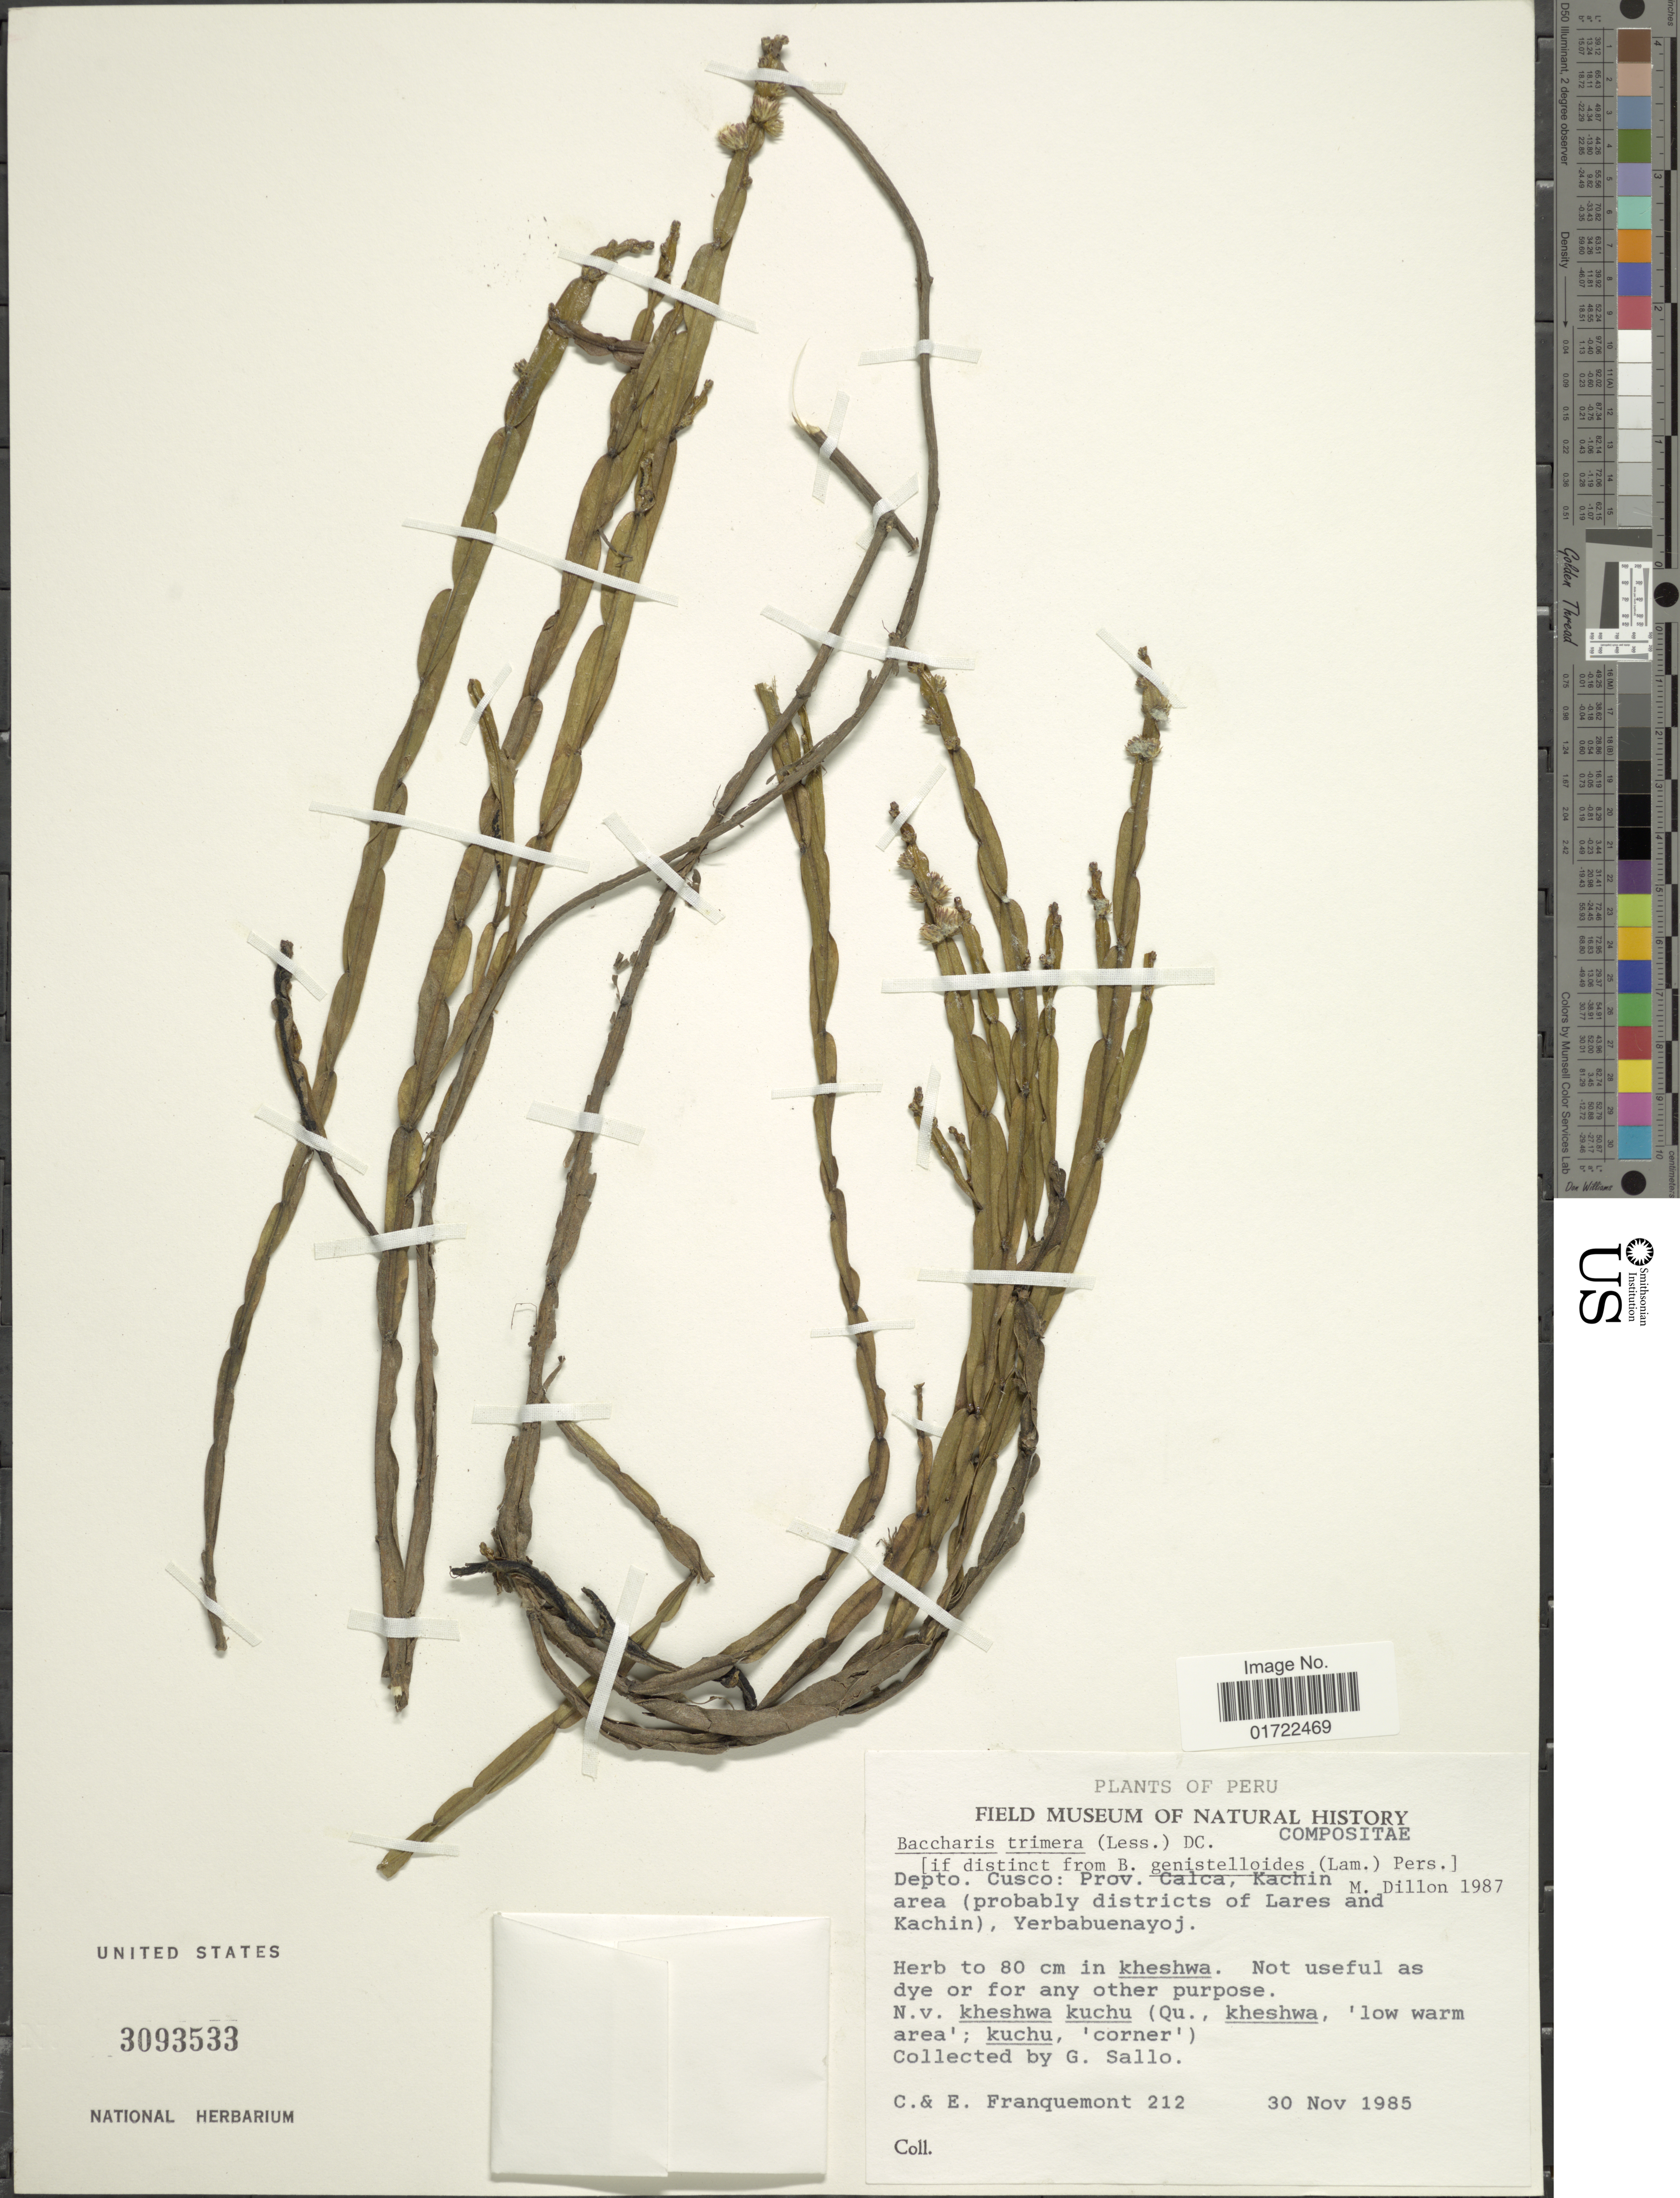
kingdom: Plantae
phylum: Tracheophyta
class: Magnoliopsida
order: Asterales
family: Asteraceae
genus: Baccharis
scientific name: Baccharis genistelloides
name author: (Lam.) Pers.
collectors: G. Sallo G., C. Franquement & E. Franquement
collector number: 212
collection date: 1985-11-30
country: Peru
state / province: Cusco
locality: Prov. Calca, Kachin area (probably districts of Lares and Kachin), Yerbabuenayoj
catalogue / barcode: US 3093533